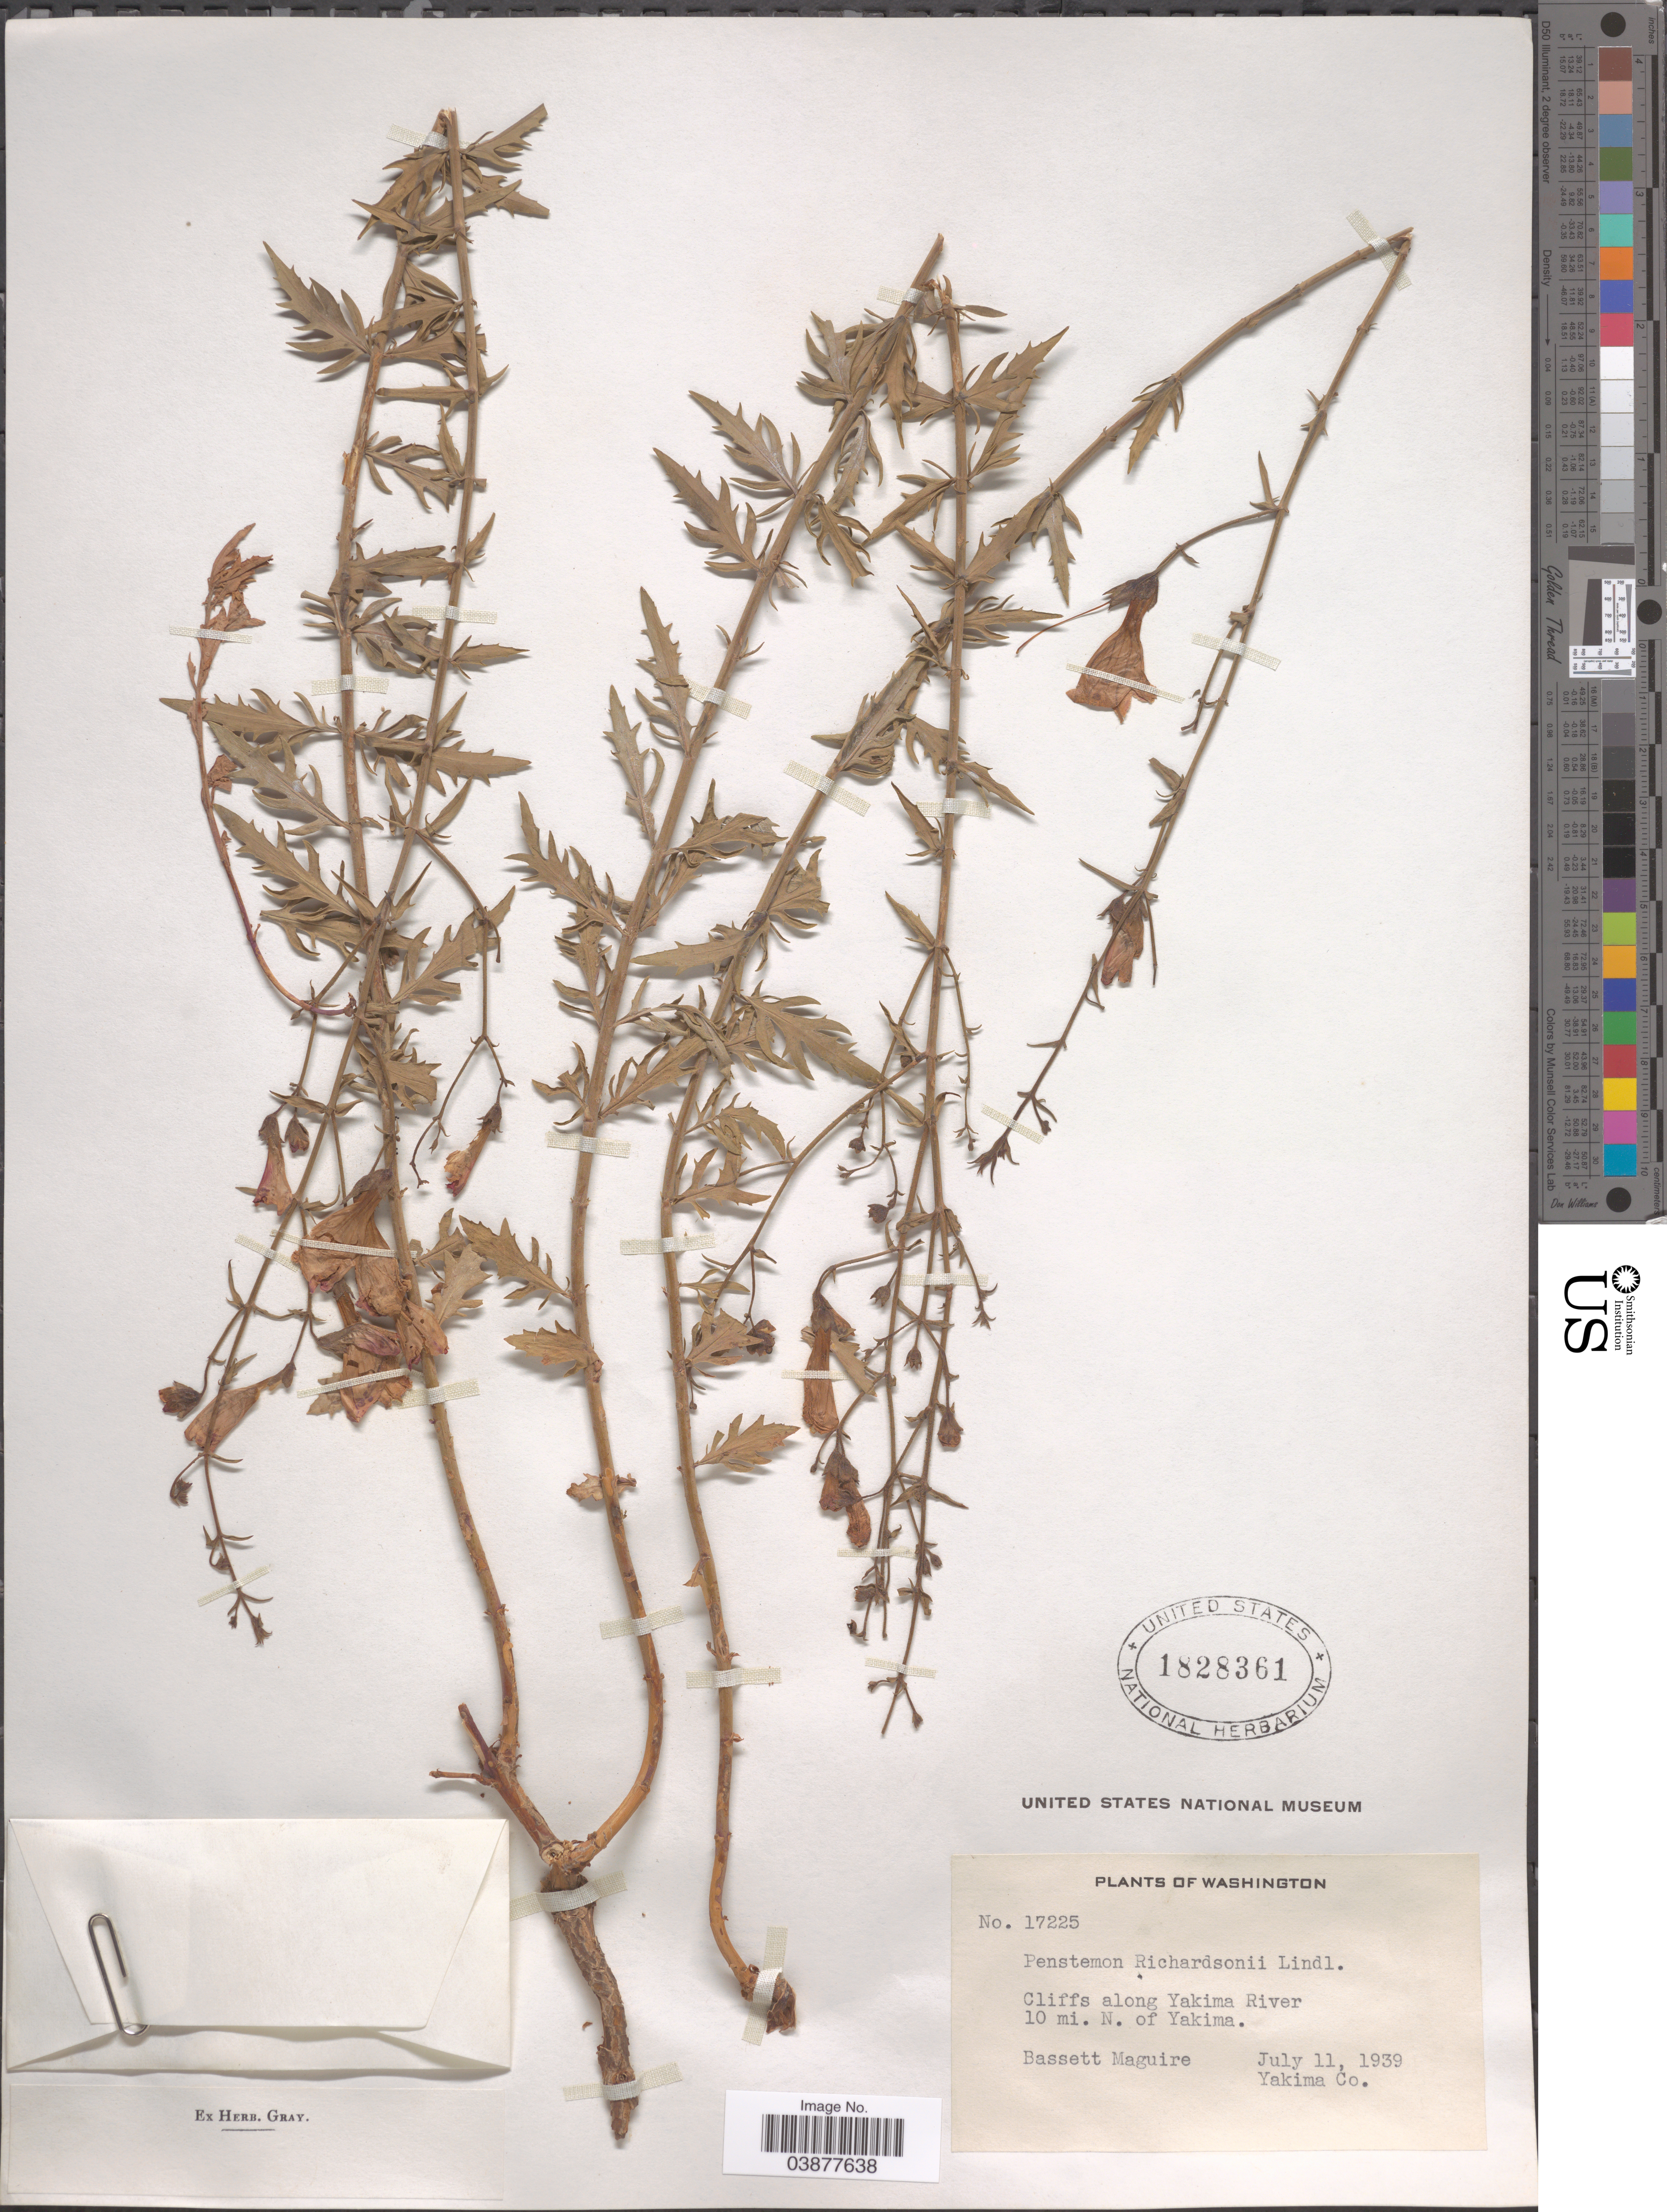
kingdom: Plantae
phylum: Tracheophyta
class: Magnoliopsida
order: Lamiales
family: Plantaginaceae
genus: Penstemon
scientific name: Penstemon richardsonii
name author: Douglas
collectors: B. Maguire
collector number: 17225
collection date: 1939-07-11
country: United States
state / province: Washington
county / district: Yakima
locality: Cliffs along Yakima River. 10 mi. N. of Yakima. Yakima Co.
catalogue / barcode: US 1828361